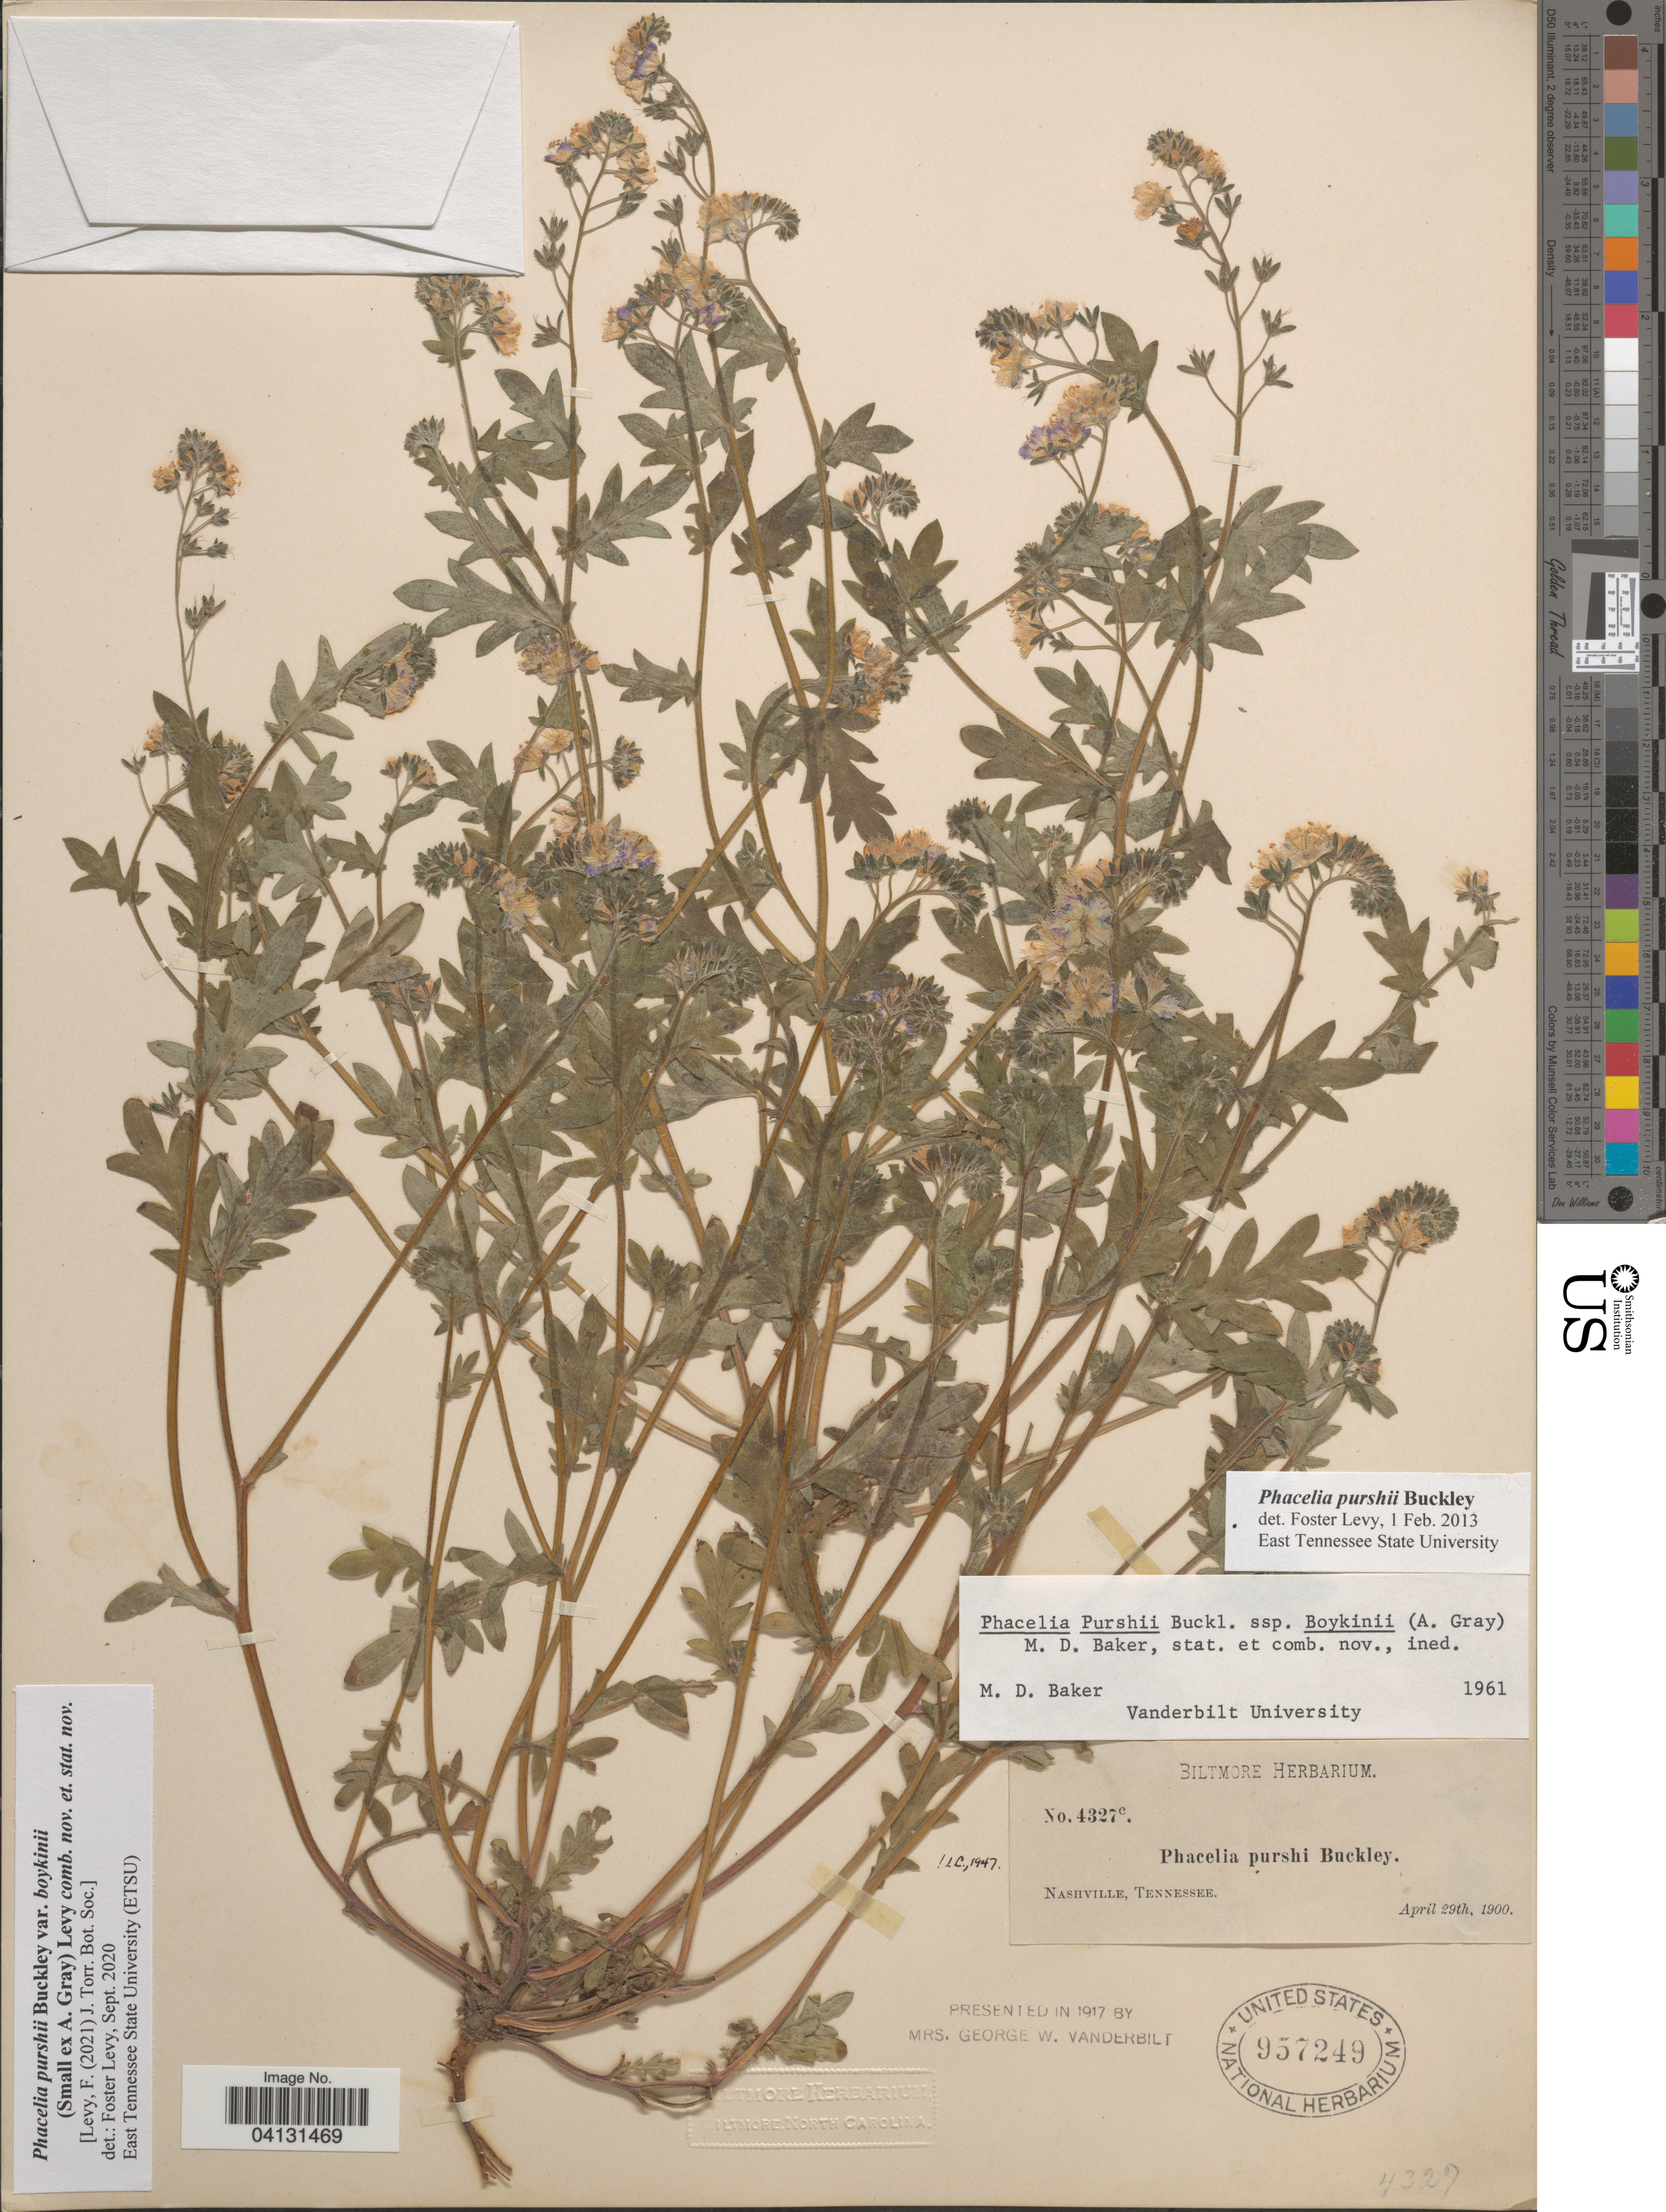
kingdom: Plantae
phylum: Tracheophyta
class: Magnoliopsida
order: Boraginales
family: Hydrophyllaceae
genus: Phacelia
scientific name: Phacelia purshii var. boykinii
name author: (Small ex A. Gray) Levy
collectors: ex herb. Biltmore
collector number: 4327c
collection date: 1900-04-29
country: United States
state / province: Tennessee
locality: Nashville.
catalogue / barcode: US 957249